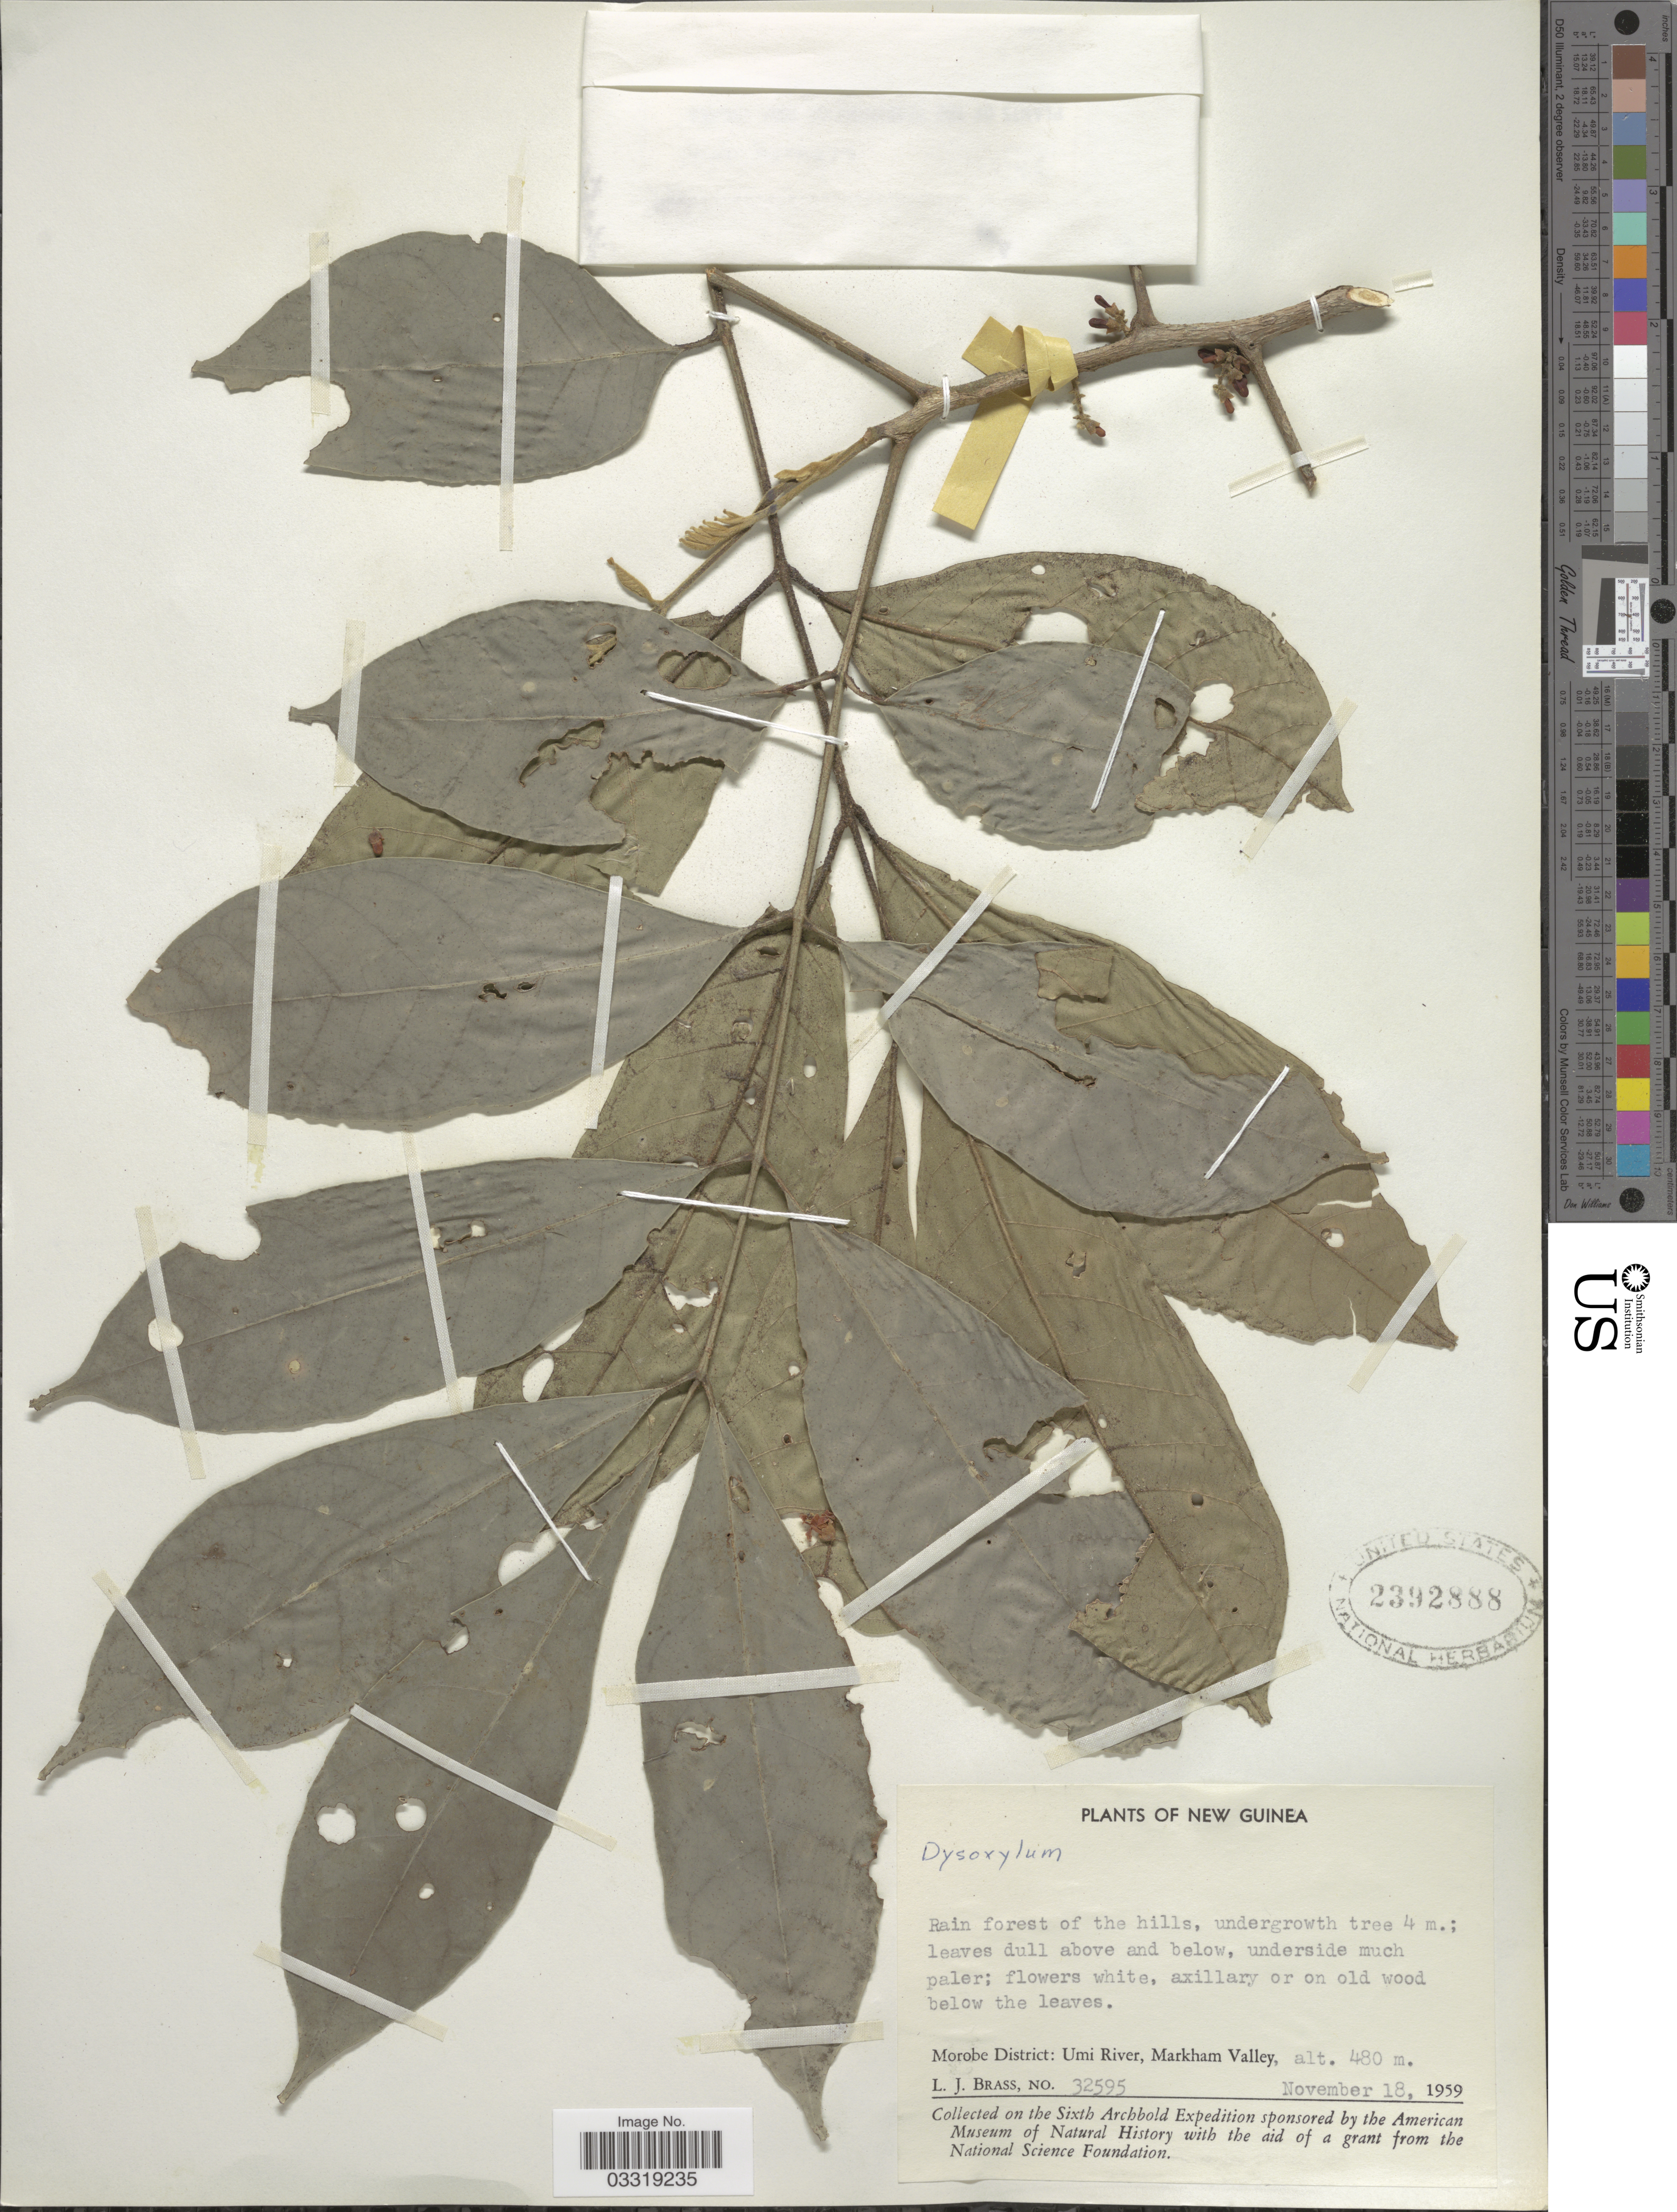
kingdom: Plantae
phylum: Tracheophyta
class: Magnoliopsida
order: Sapindales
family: Meliaceae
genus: Epicharis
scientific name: Epicharis brevipanicula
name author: (C. DC.) Hauenschild & Mabb.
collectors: L. J. Brass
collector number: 32595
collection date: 1959-11-18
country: Papua New Guinea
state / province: Morobe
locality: Morobe District: Umi River, Markham Valley.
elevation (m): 480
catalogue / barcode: US 2392888